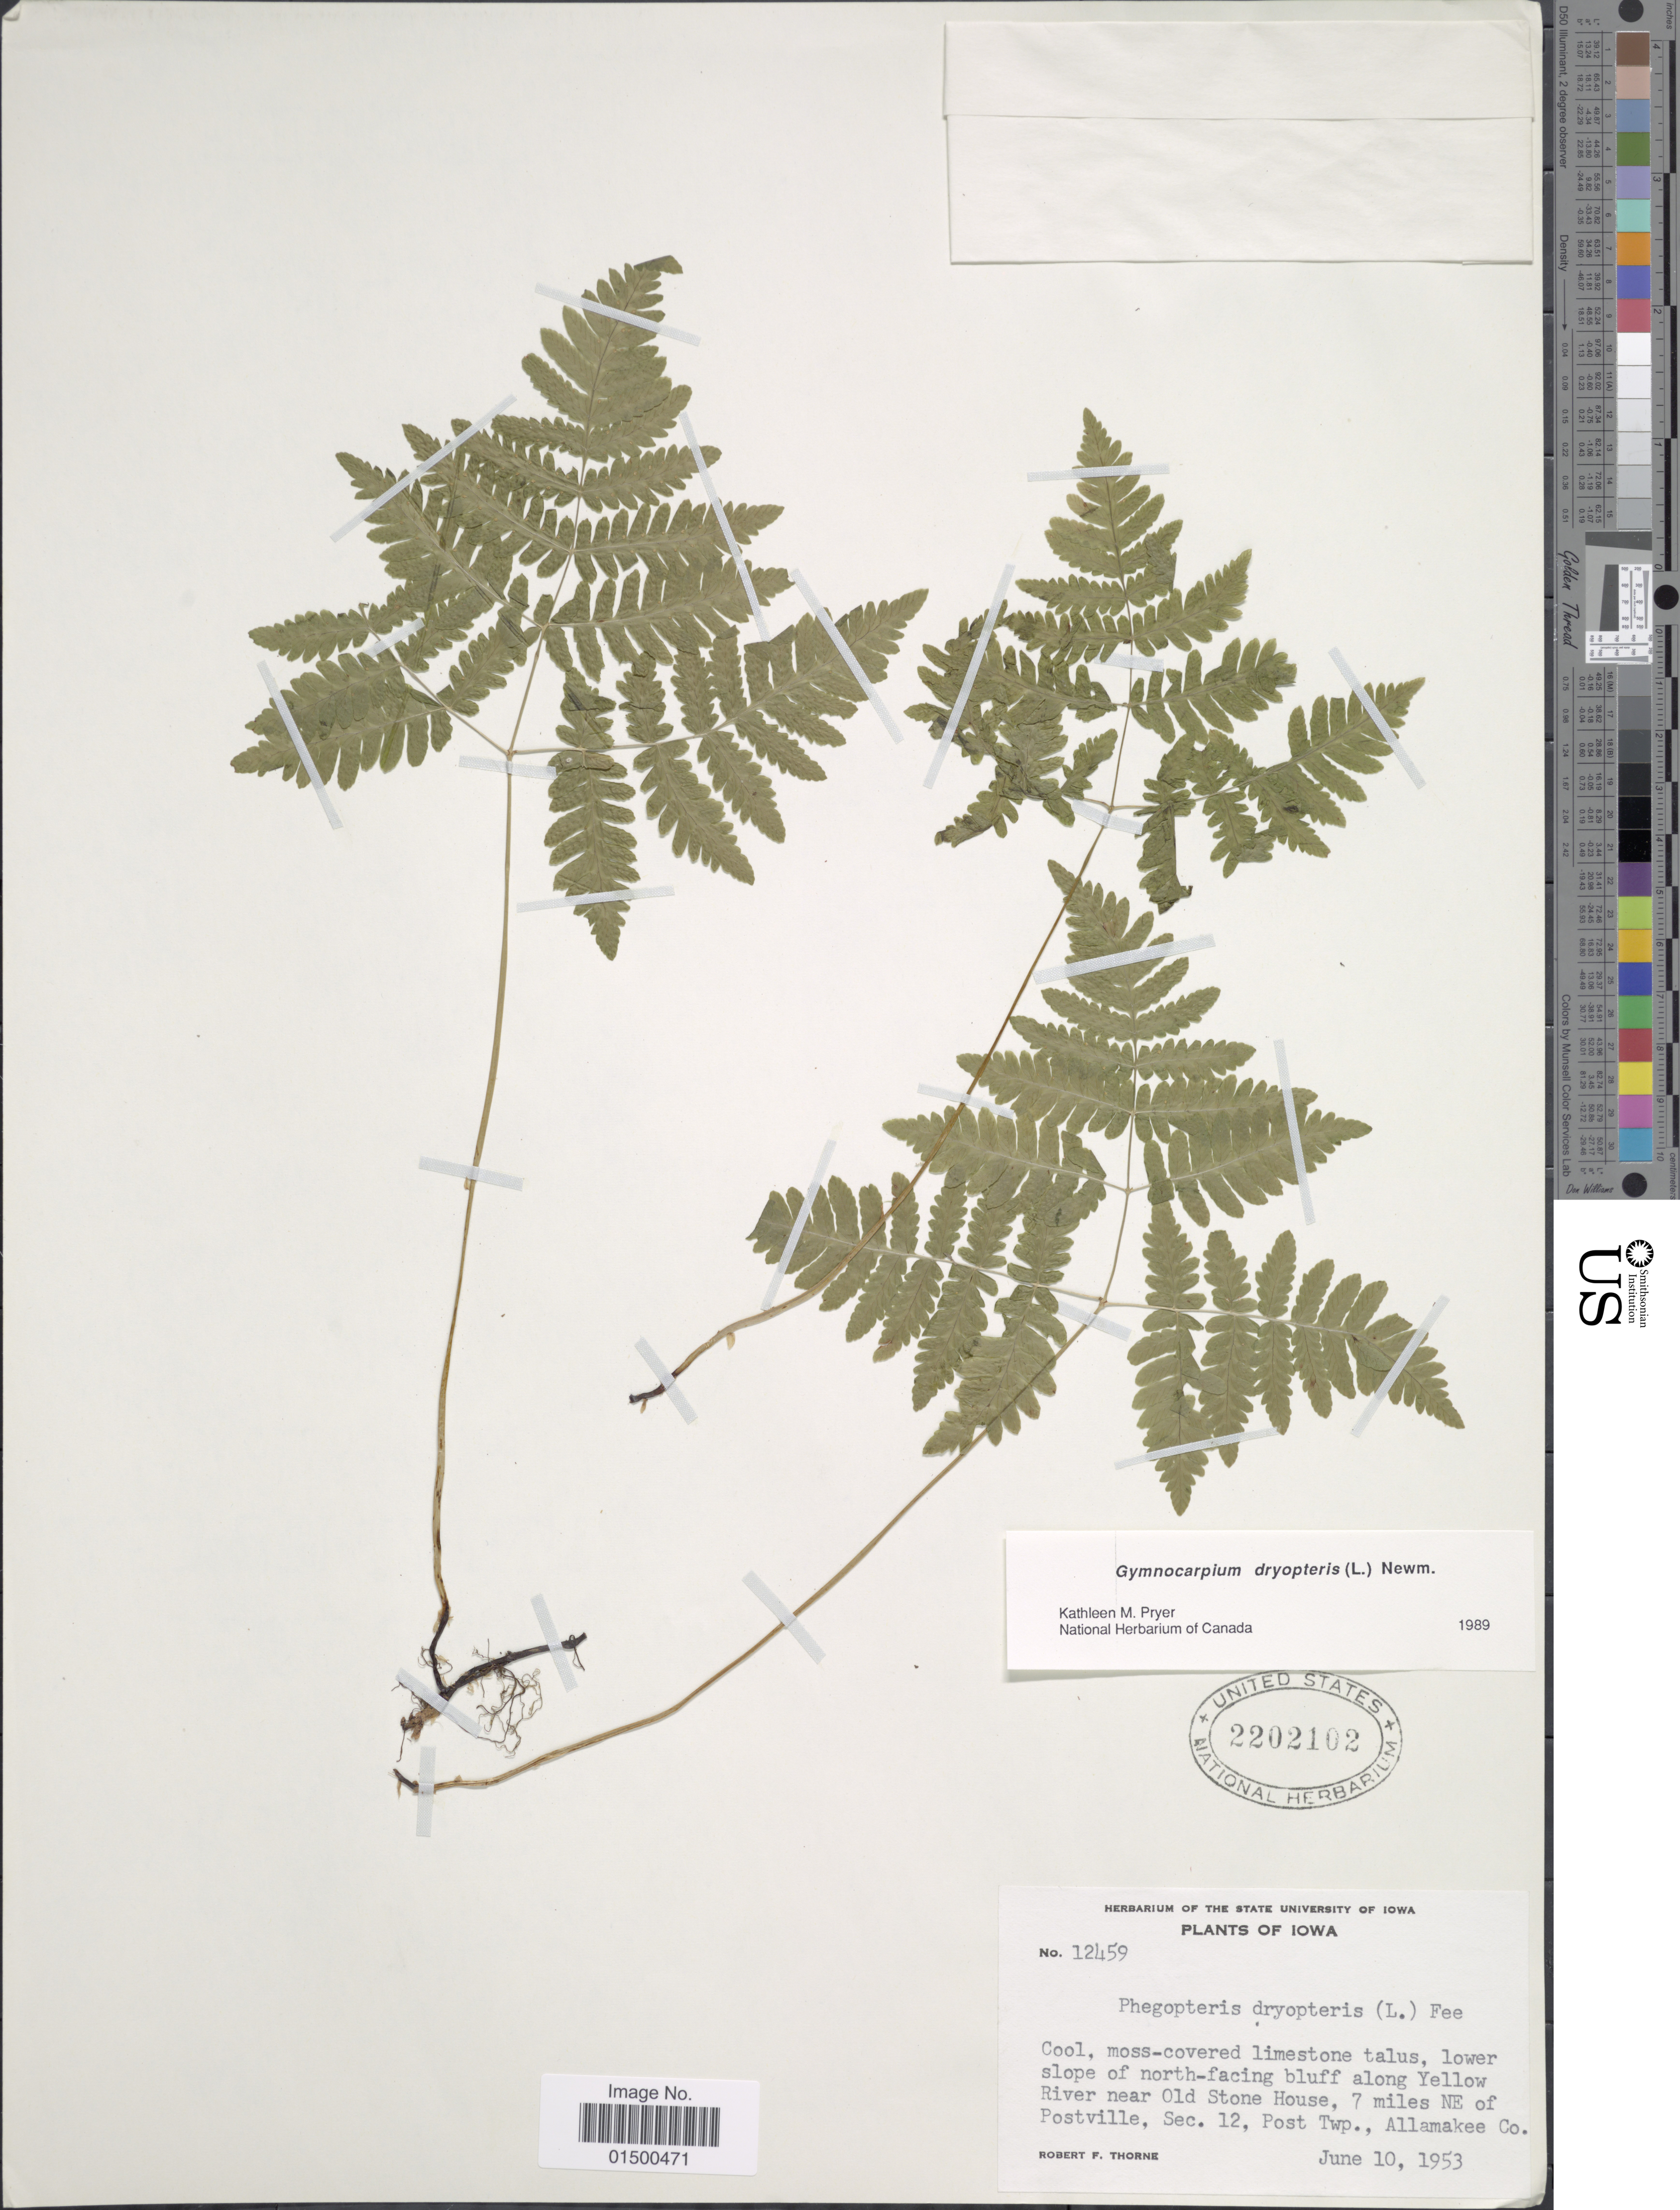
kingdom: Plantae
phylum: Tracheophyta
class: Polypodiopsida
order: Polypodiales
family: Cystopteridaceae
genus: Gymnocarpium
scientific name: Gymnocarpium dryopteris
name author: (L.) Newman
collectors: R. F. Thorne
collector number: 12459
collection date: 1953-06-10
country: United States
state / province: Iowa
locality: Cool, moss-covered limestone talus, lower slope of north-facing bluff along Yellow River near Old Stone House, 7 miles NE of Postville, sec. 12, Post Twp., Allamakee Co.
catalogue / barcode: US 2202102